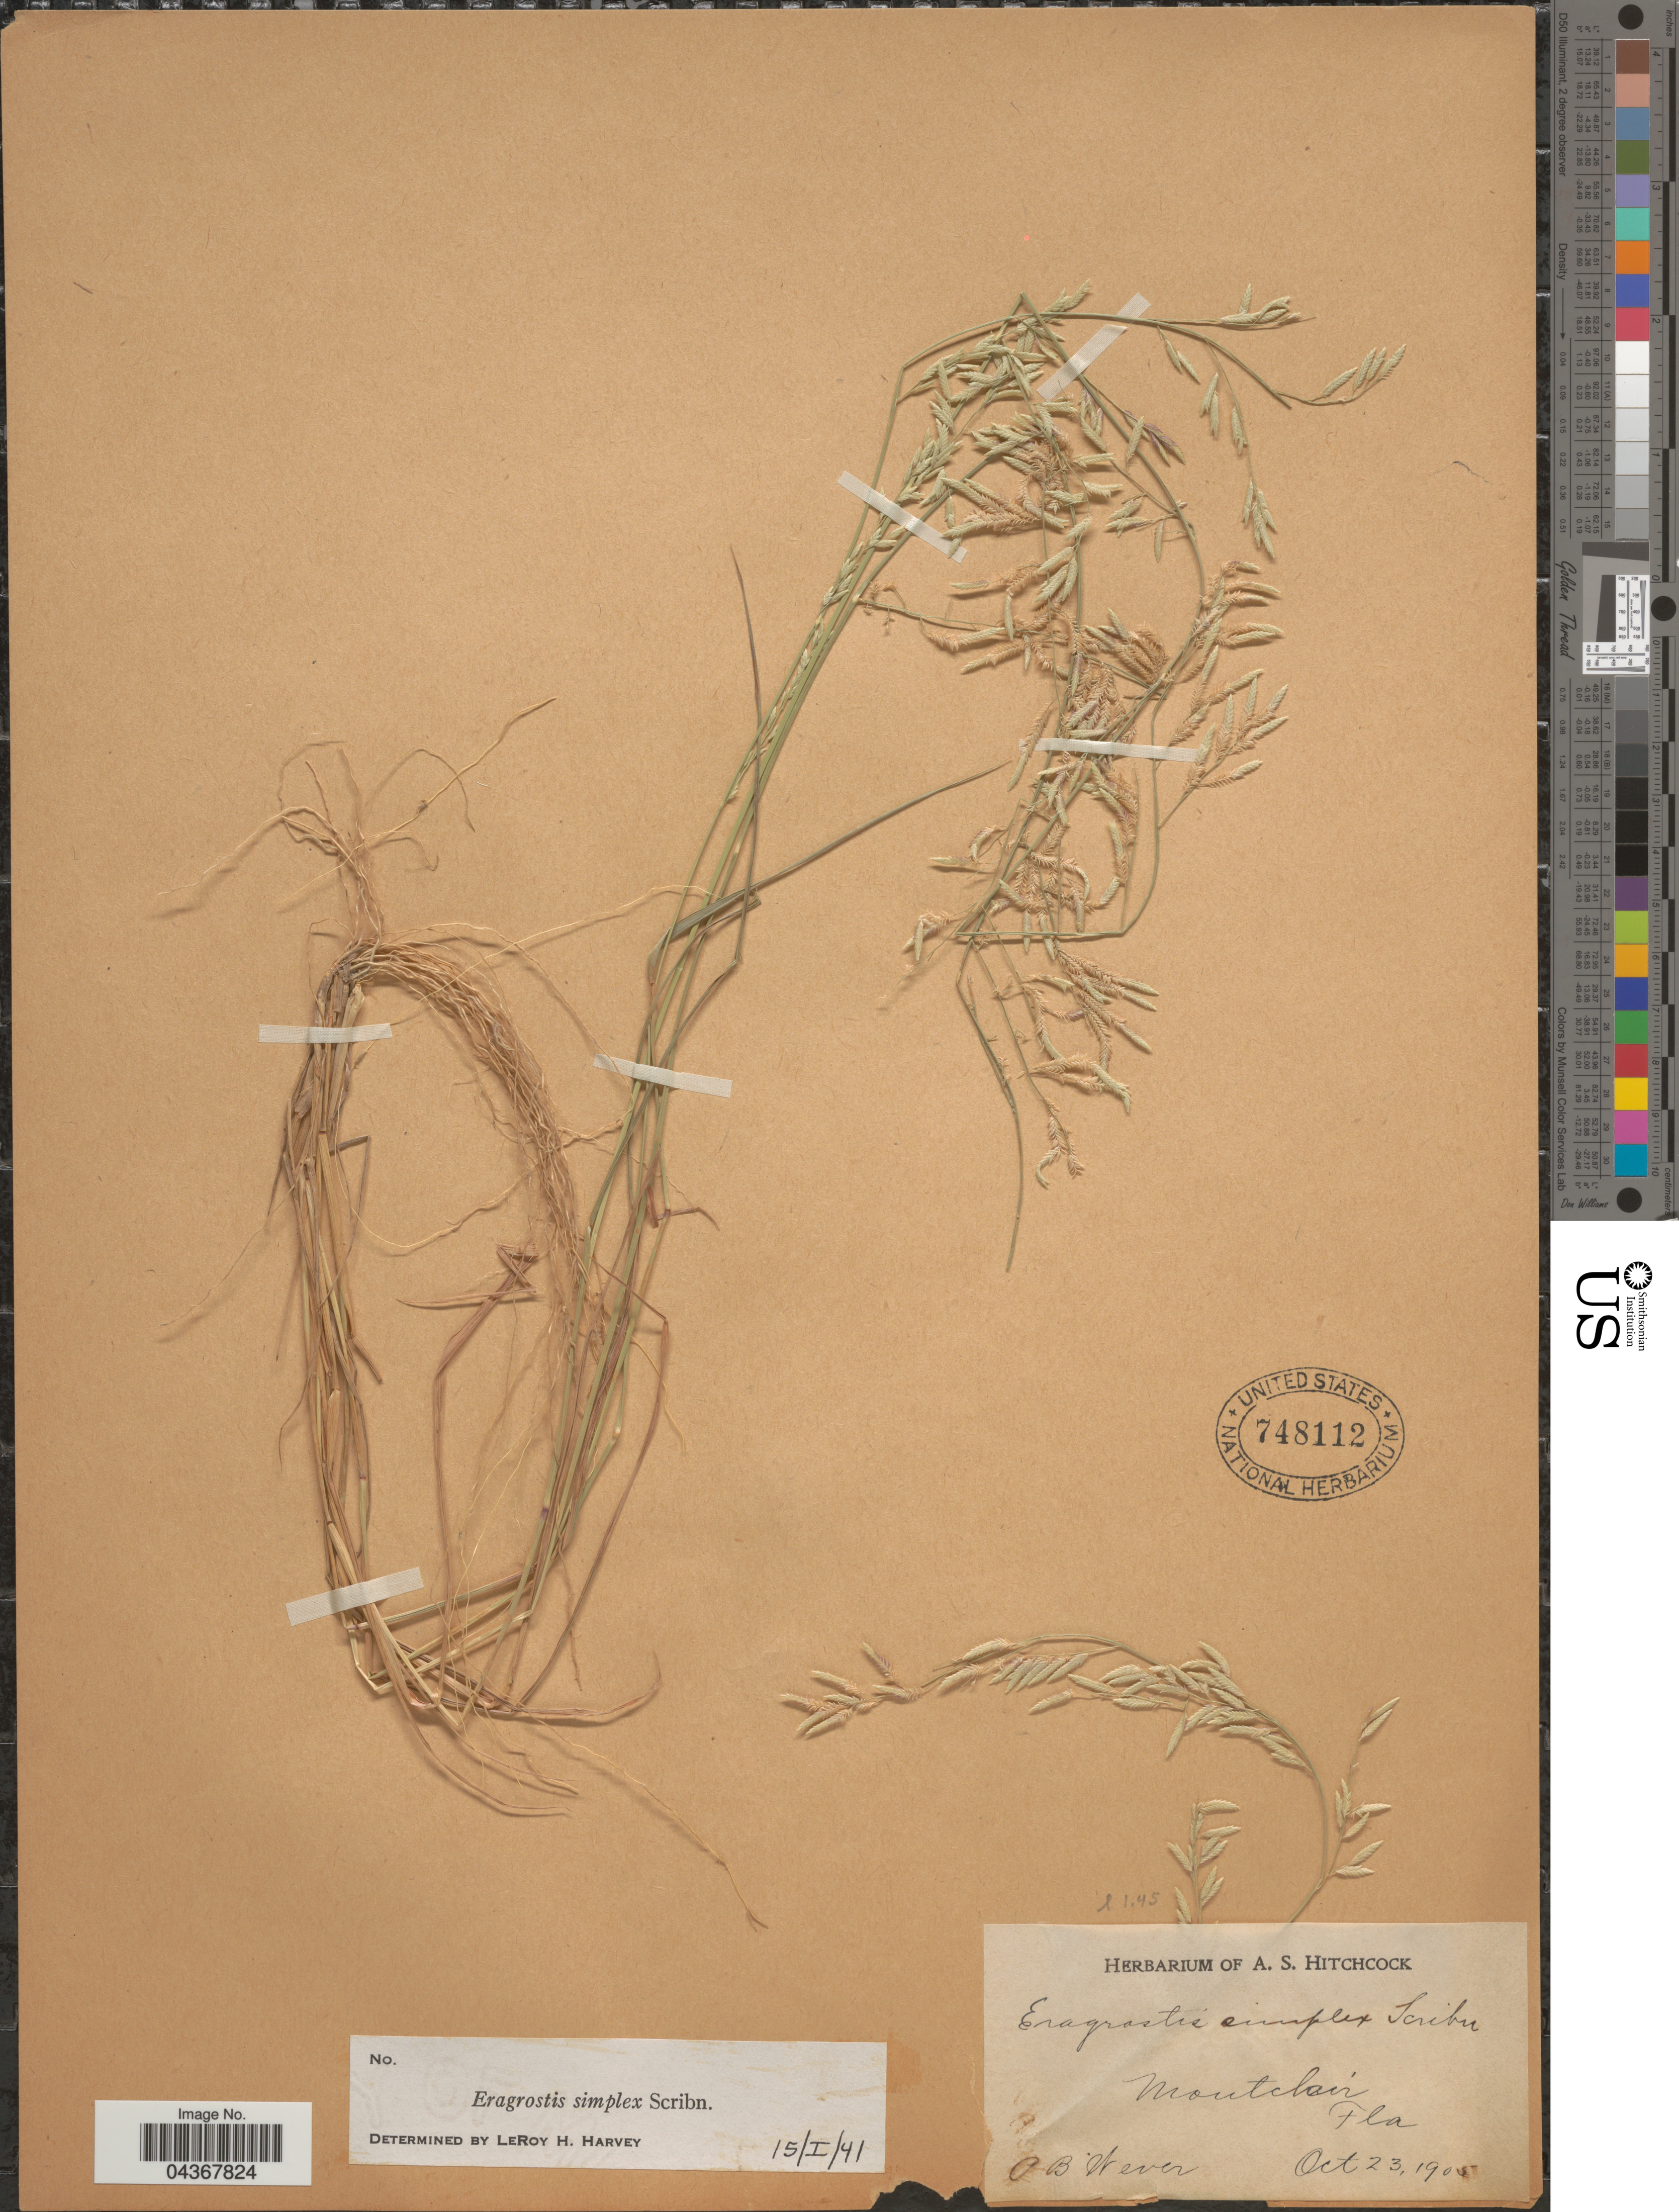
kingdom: Plantae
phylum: Tracheophyta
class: Liliopsida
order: Poales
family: Poaceae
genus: Eragrostis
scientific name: Eragrostis cumingii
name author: Steud.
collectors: P. Wever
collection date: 1905-10-23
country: United States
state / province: Florida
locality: Montclair.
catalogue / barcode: US 748112